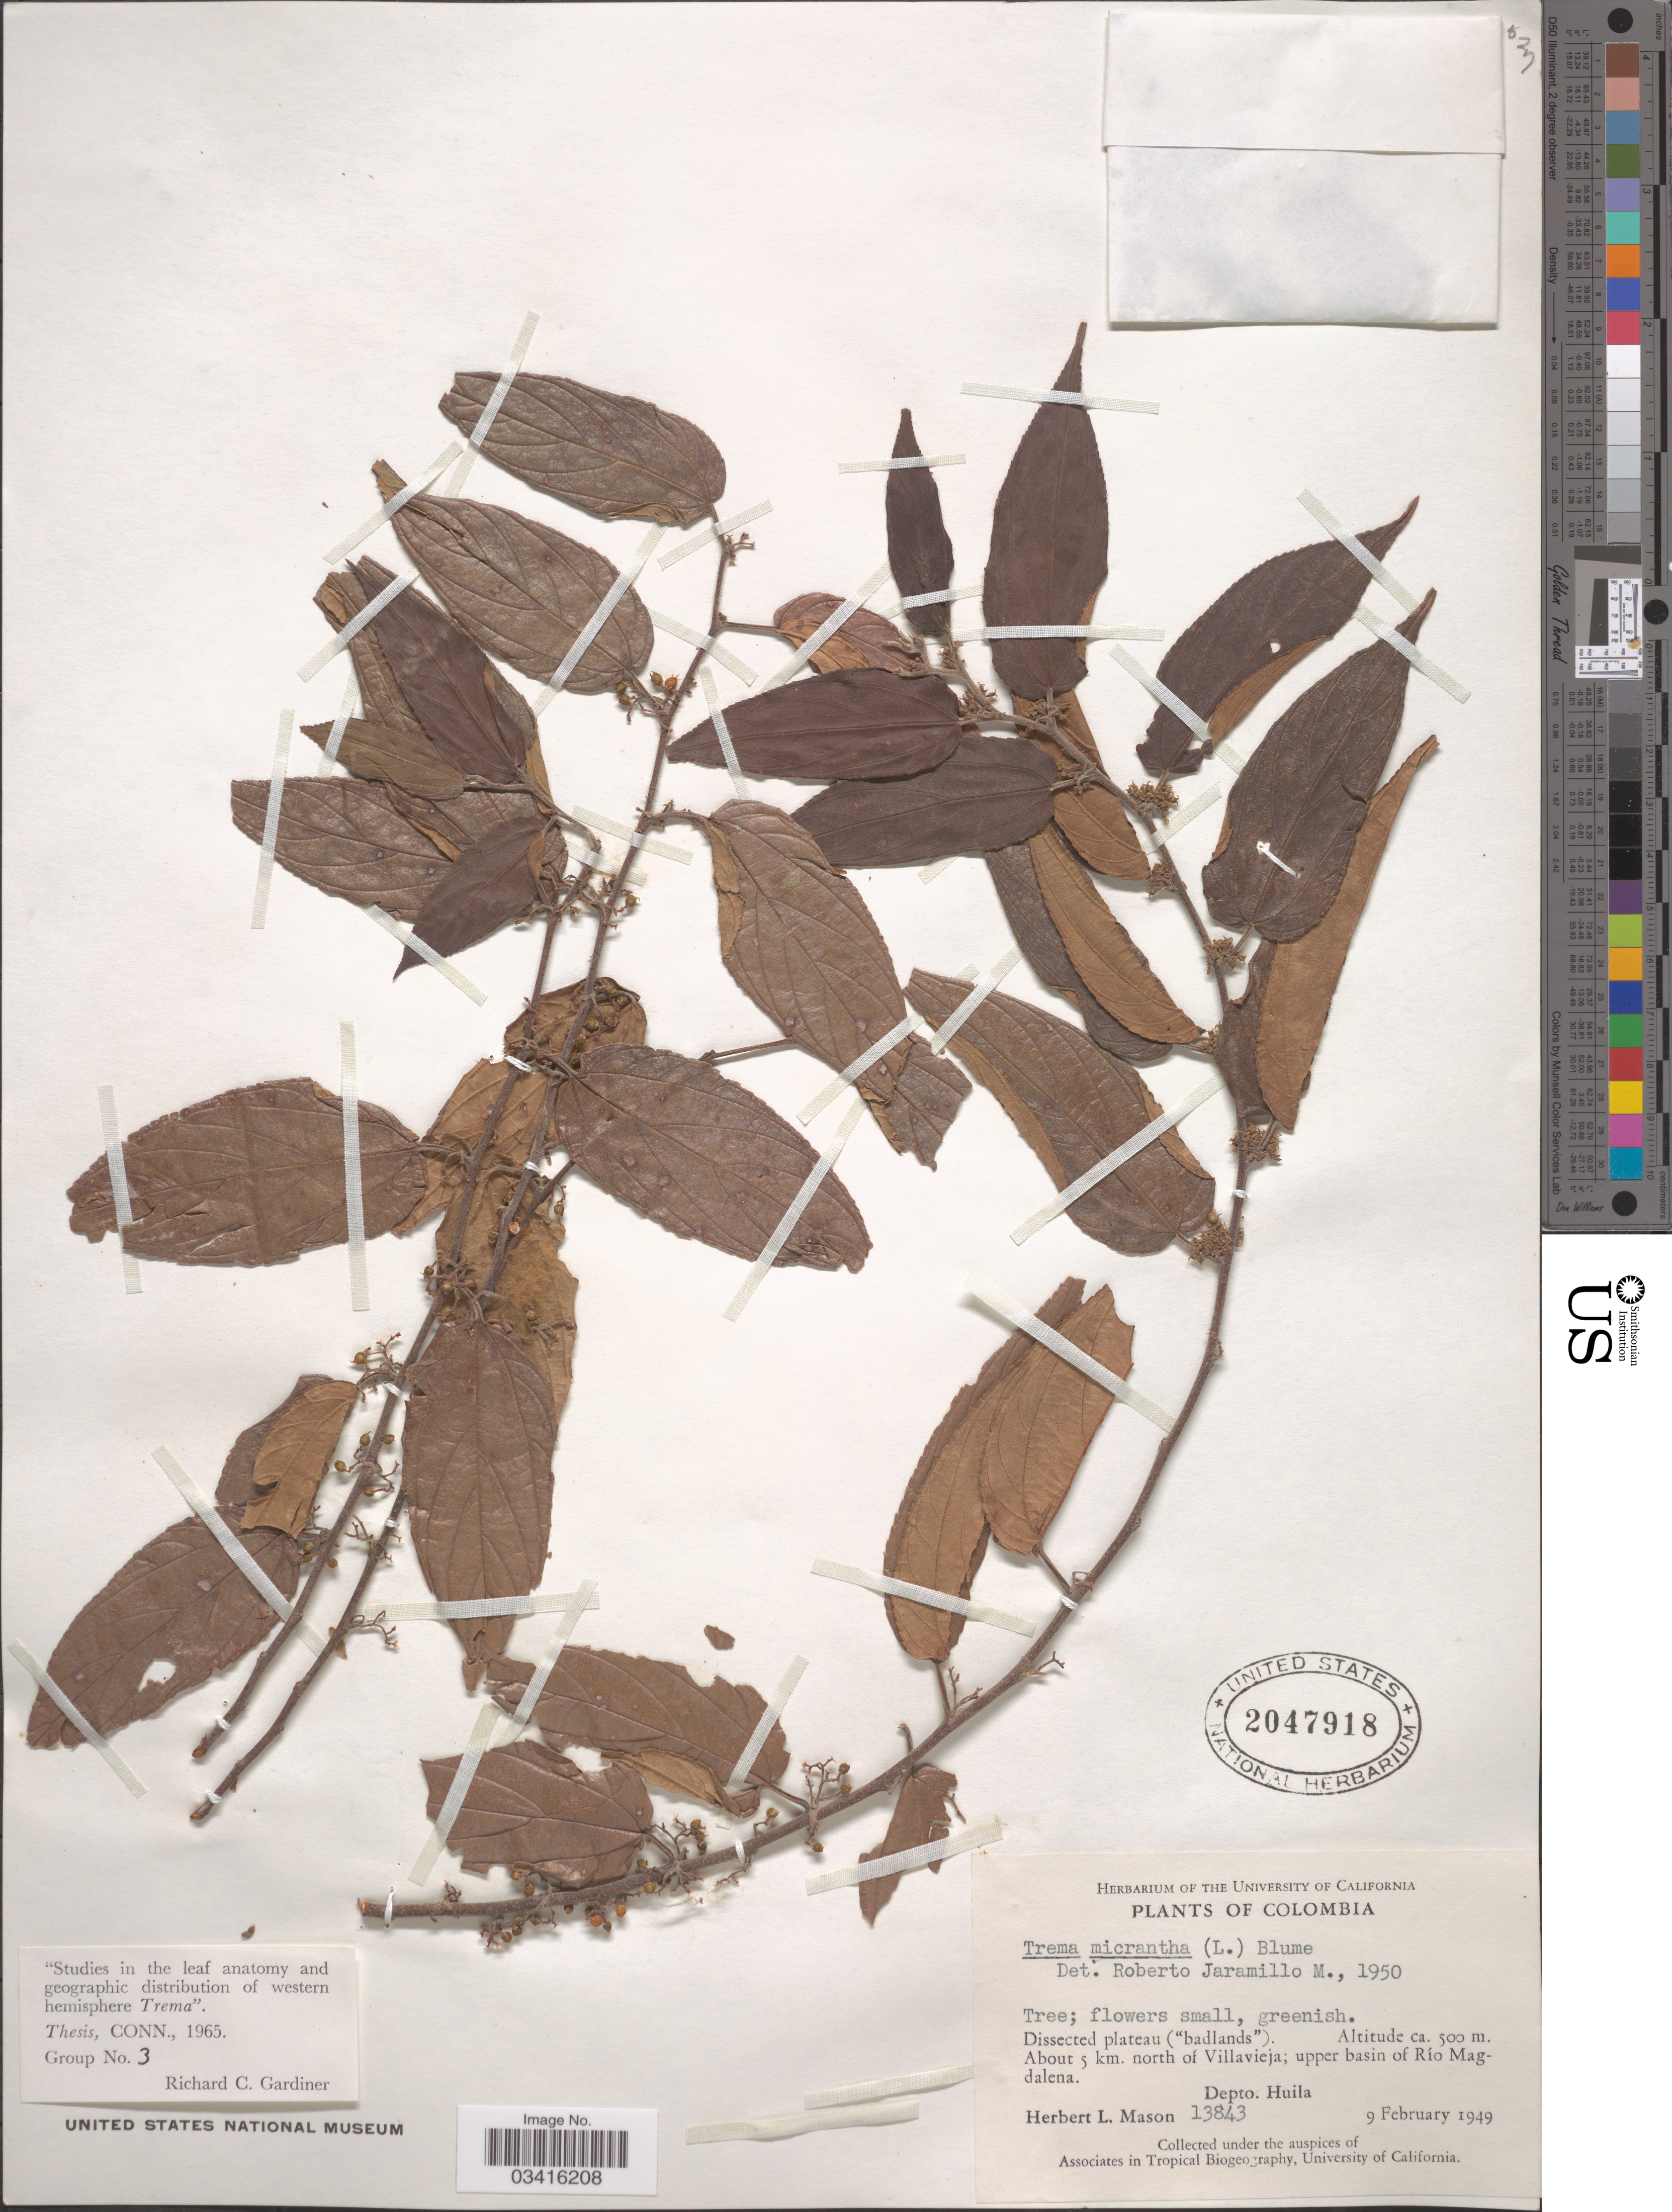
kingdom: Plantae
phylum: Tracheophyta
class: Magnoliopsida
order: Rosales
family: Cannabaceae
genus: Trema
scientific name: Trema micranthum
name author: (L.) Blume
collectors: H. L. Mason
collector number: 13843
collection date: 1949-02-09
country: Colombia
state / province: Huila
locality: About 5 km. north of Villavieja; upper basin of Río Magdalena. Depto. Huila.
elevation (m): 500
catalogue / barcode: US 2047918